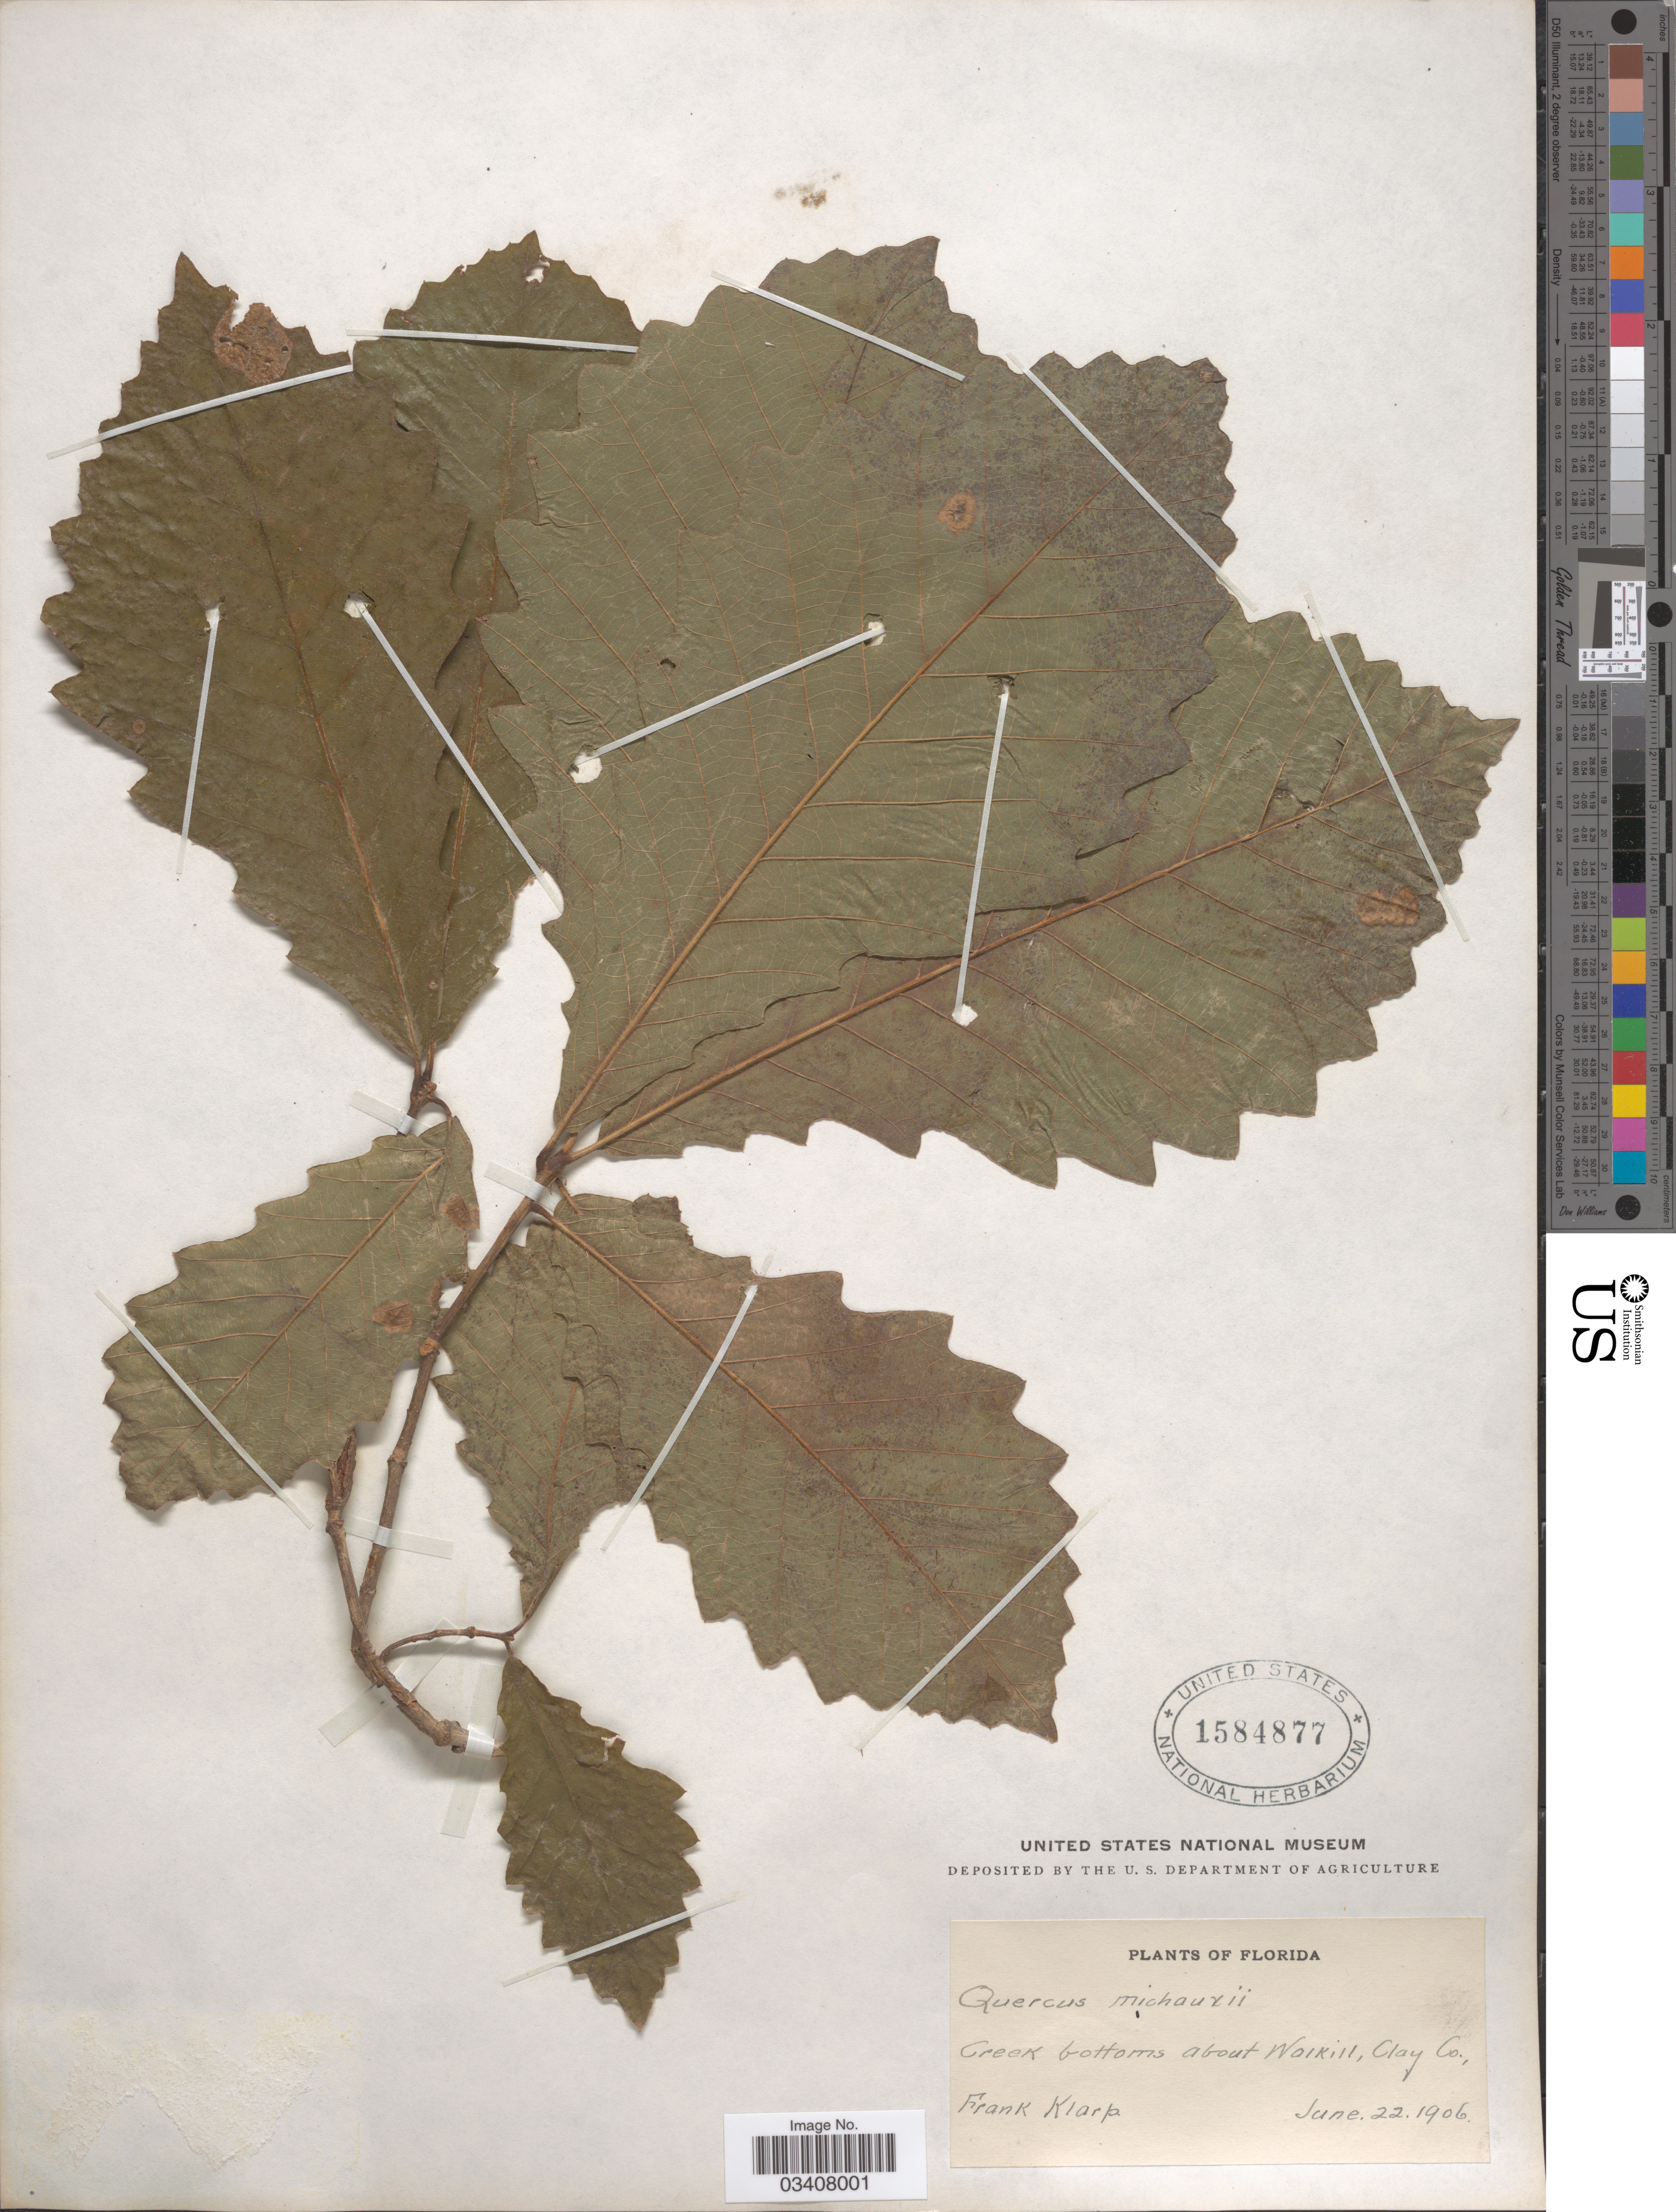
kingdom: Plantae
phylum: Tracheophyta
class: Magnoliopsida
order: Fagales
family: Fagaceae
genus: Quercus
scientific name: Quercus michauxii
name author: Nutt.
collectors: F. Klarp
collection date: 1906-06-22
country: United States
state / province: Florida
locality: Creek bottoms about Waikill, Clay Co.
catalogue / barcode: US 1584877